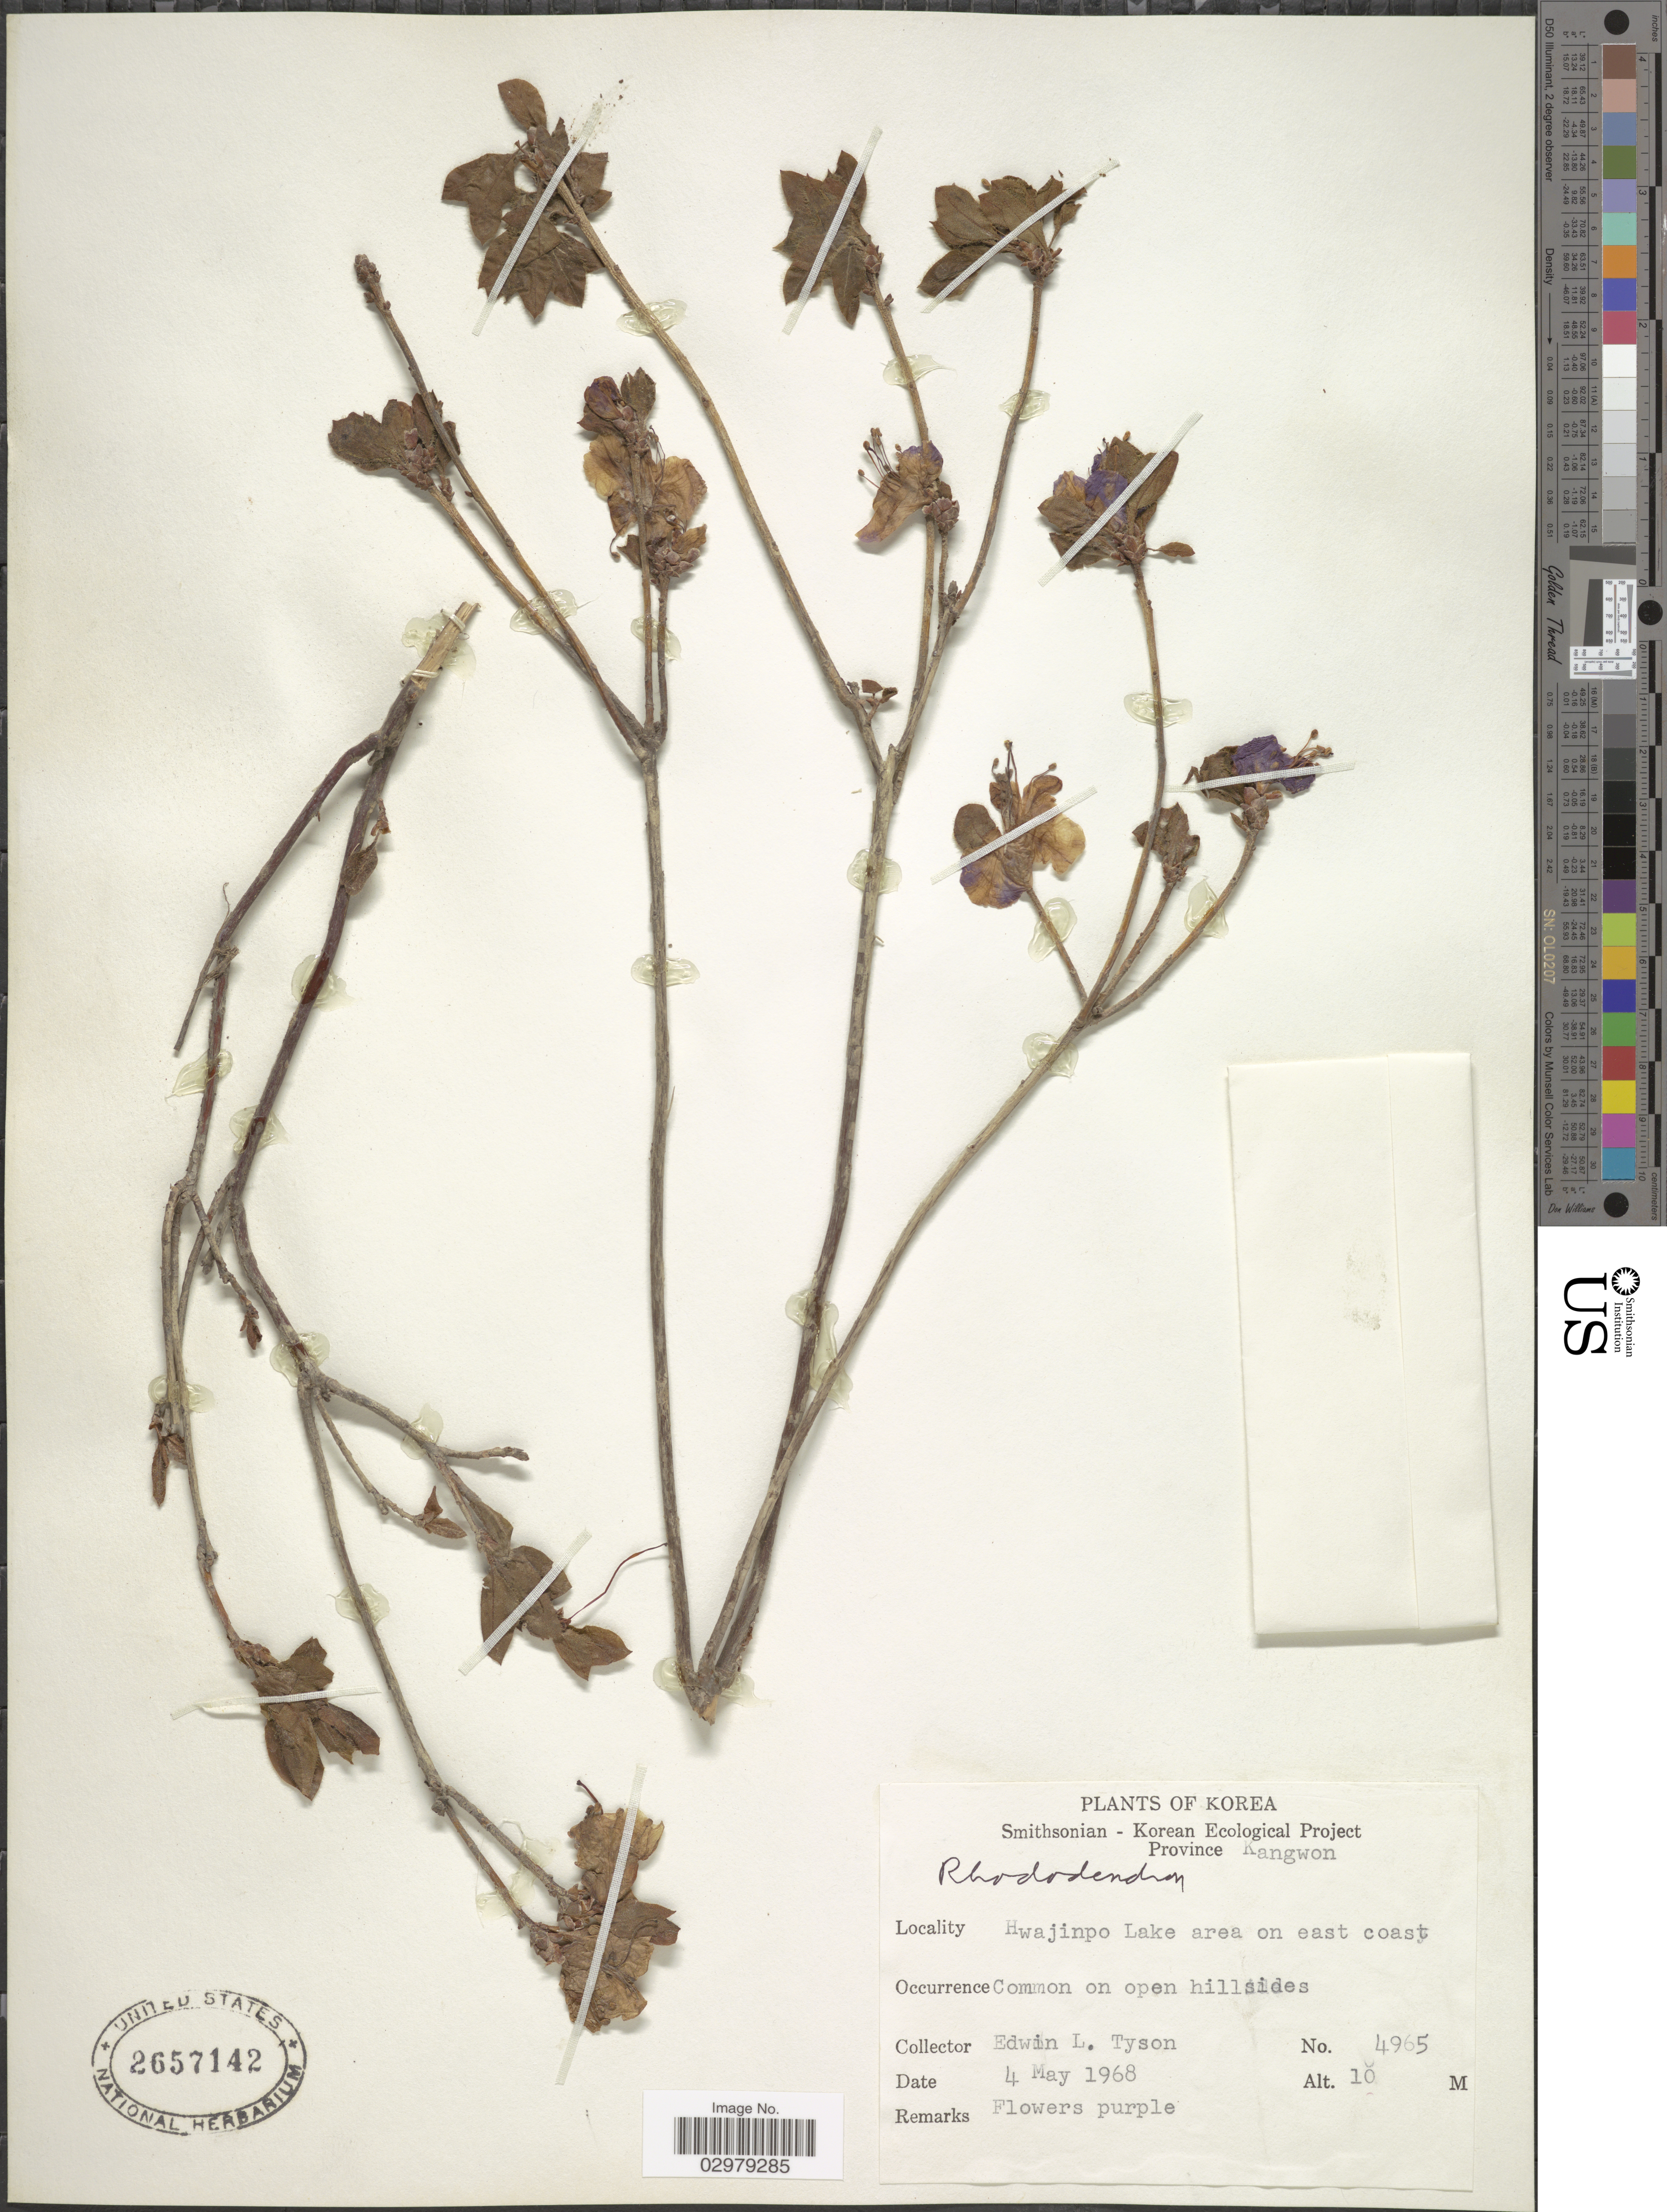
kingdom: Plantae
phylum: Tracheophyta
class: Magnoliopsida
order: Ericales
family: Ericaceae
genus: Rhododendron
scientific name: Rhododendron sp.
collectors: E. L. Tyson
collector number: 4965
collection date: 1968-05-04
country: North Korea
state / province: Kangwon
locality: Hwajinpo Lake area on east coast.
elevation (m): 10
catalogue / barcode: US 2657142